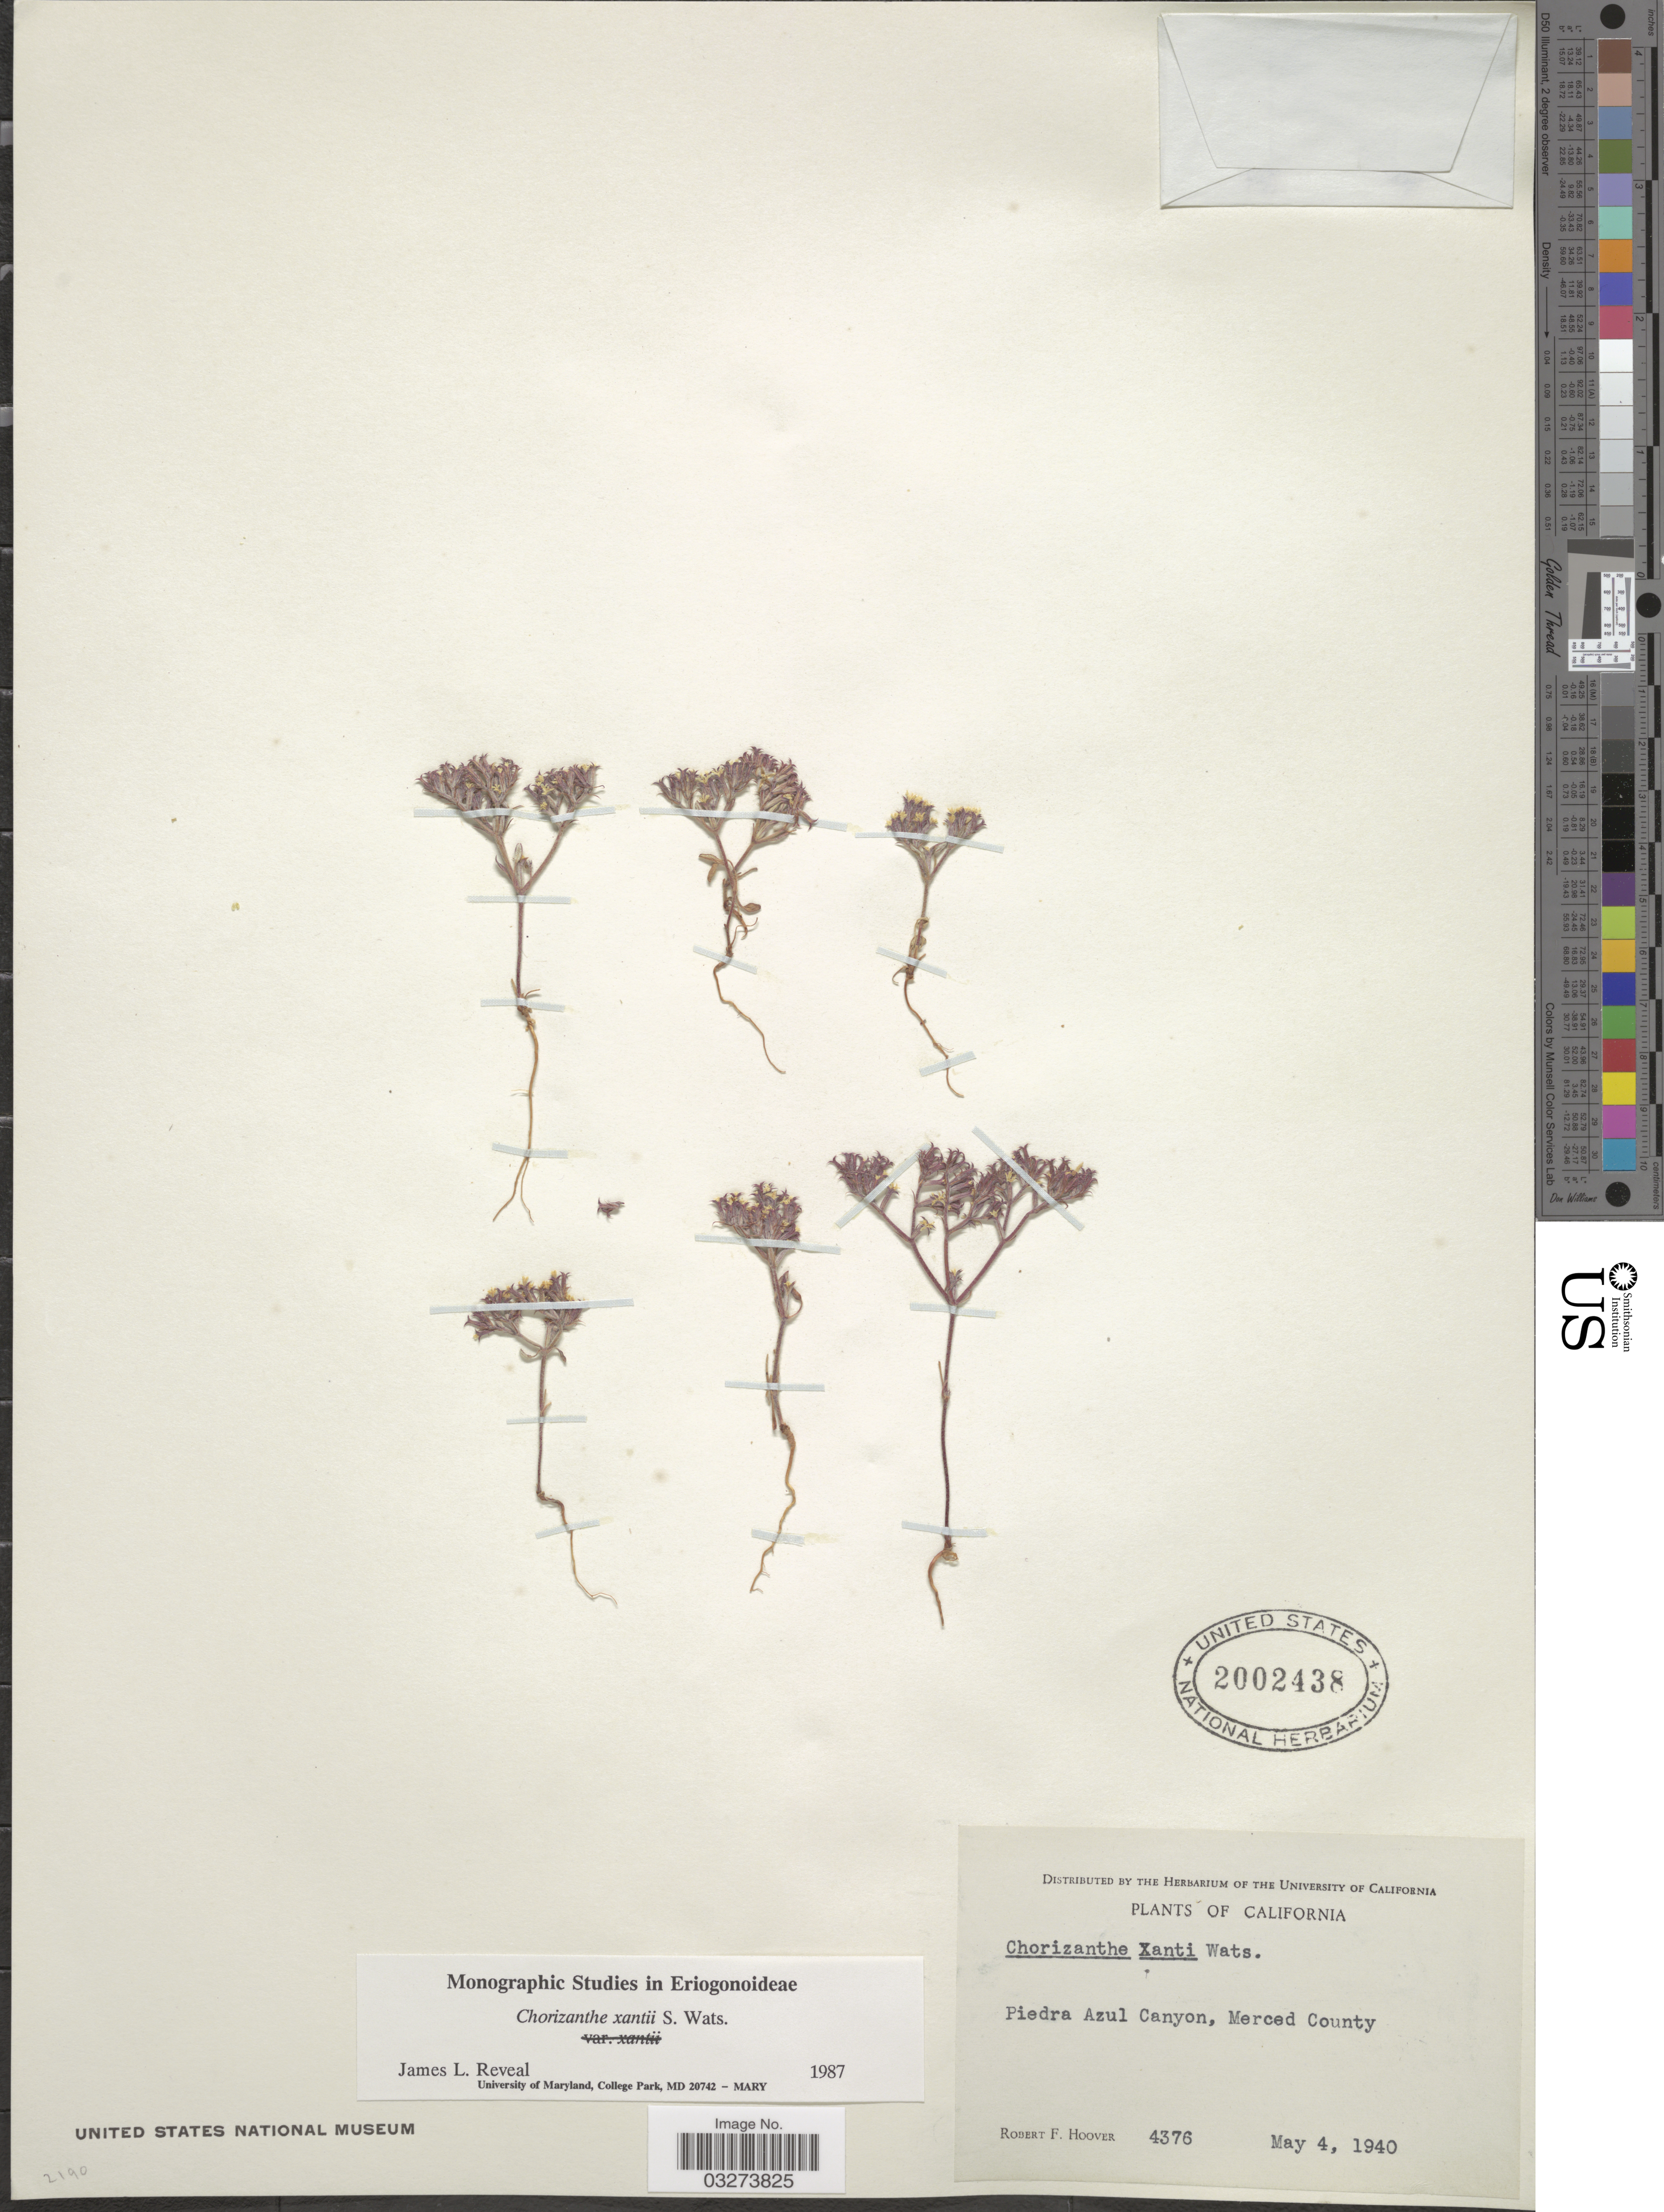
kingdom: Plantae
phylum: Tracheophyta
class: Magnoliopsida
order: Caryophyllales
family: Polygonaceae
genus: Chorizanthe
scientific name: Chorizanthe xanti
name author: S. Watson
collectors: R. F. Hoover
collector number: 4376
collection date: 1940-05-04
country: United States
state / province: California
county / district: Merced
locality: Piedra Azul Canyon, Merced County.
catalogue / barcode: US 2002438